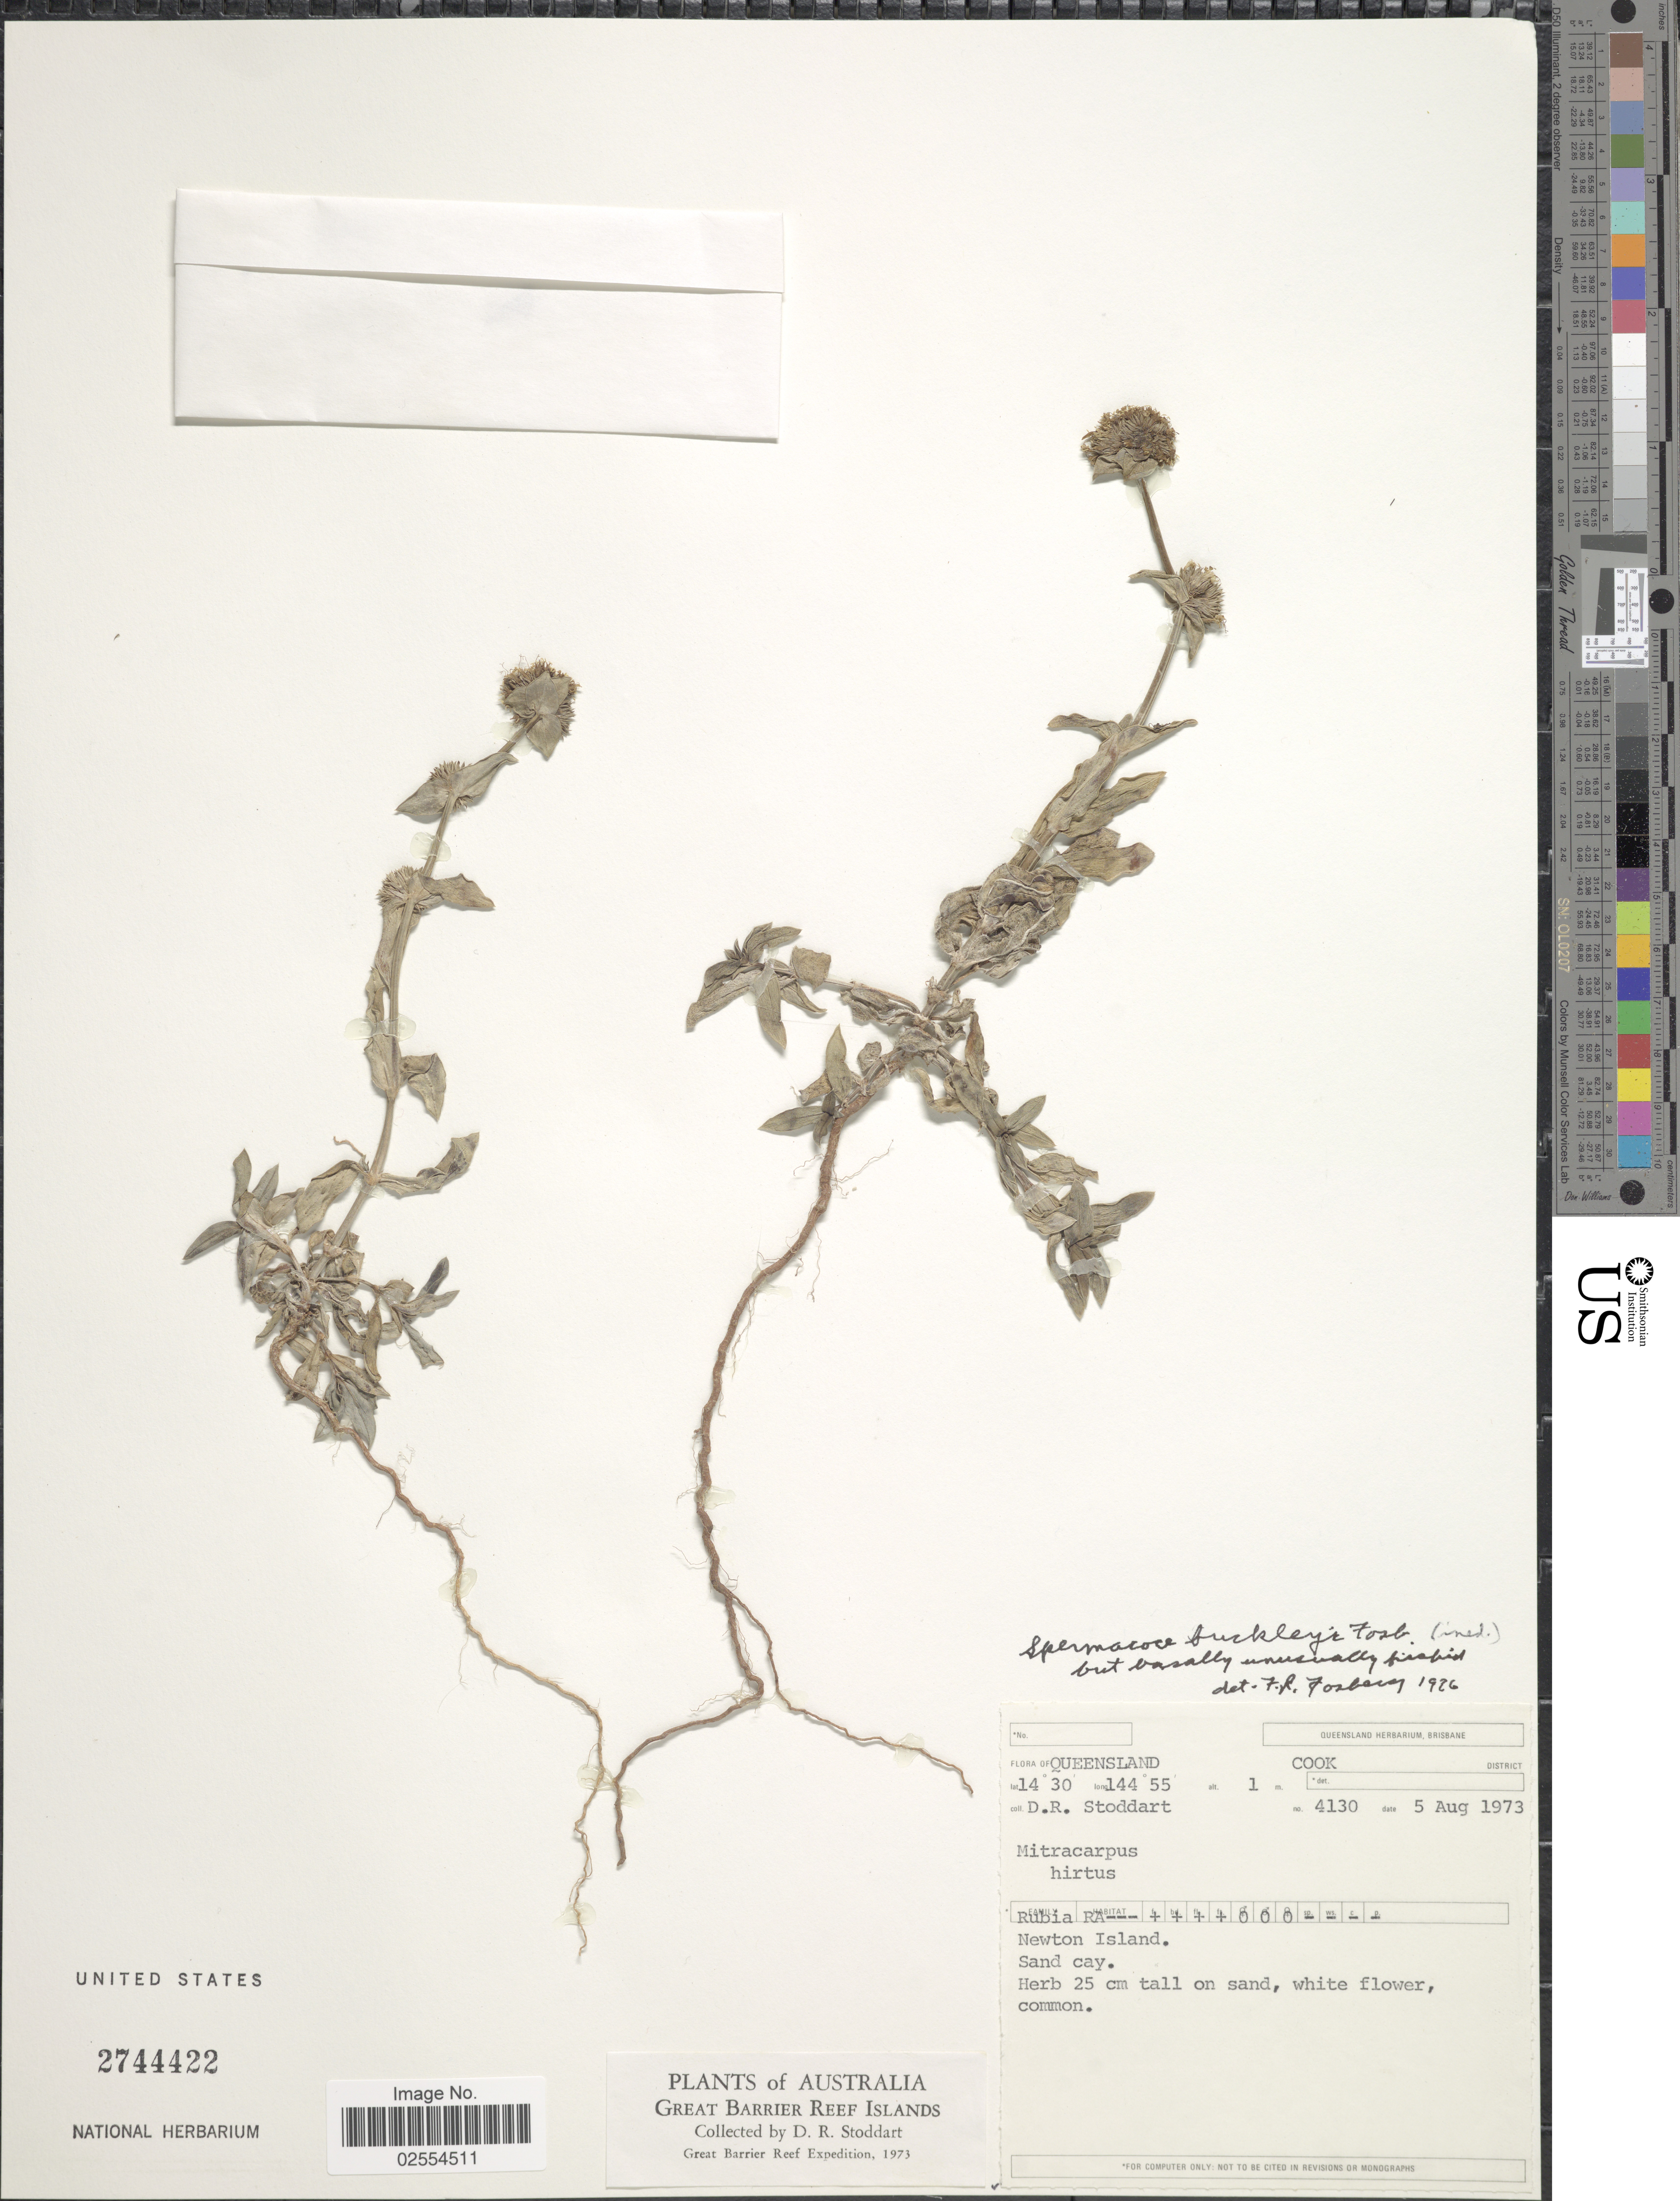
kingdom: Plantae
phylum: Tracheophyta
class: Magnoliopsida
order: Gentianales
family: Rubiaceae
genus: Spermacoce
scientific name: Spermacoce sp.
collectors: D. R. Stoddart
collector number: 4130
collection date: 1973-08-05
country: Australia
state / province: Queensland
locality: Newton Island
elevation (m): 1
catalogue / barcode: US 2744422